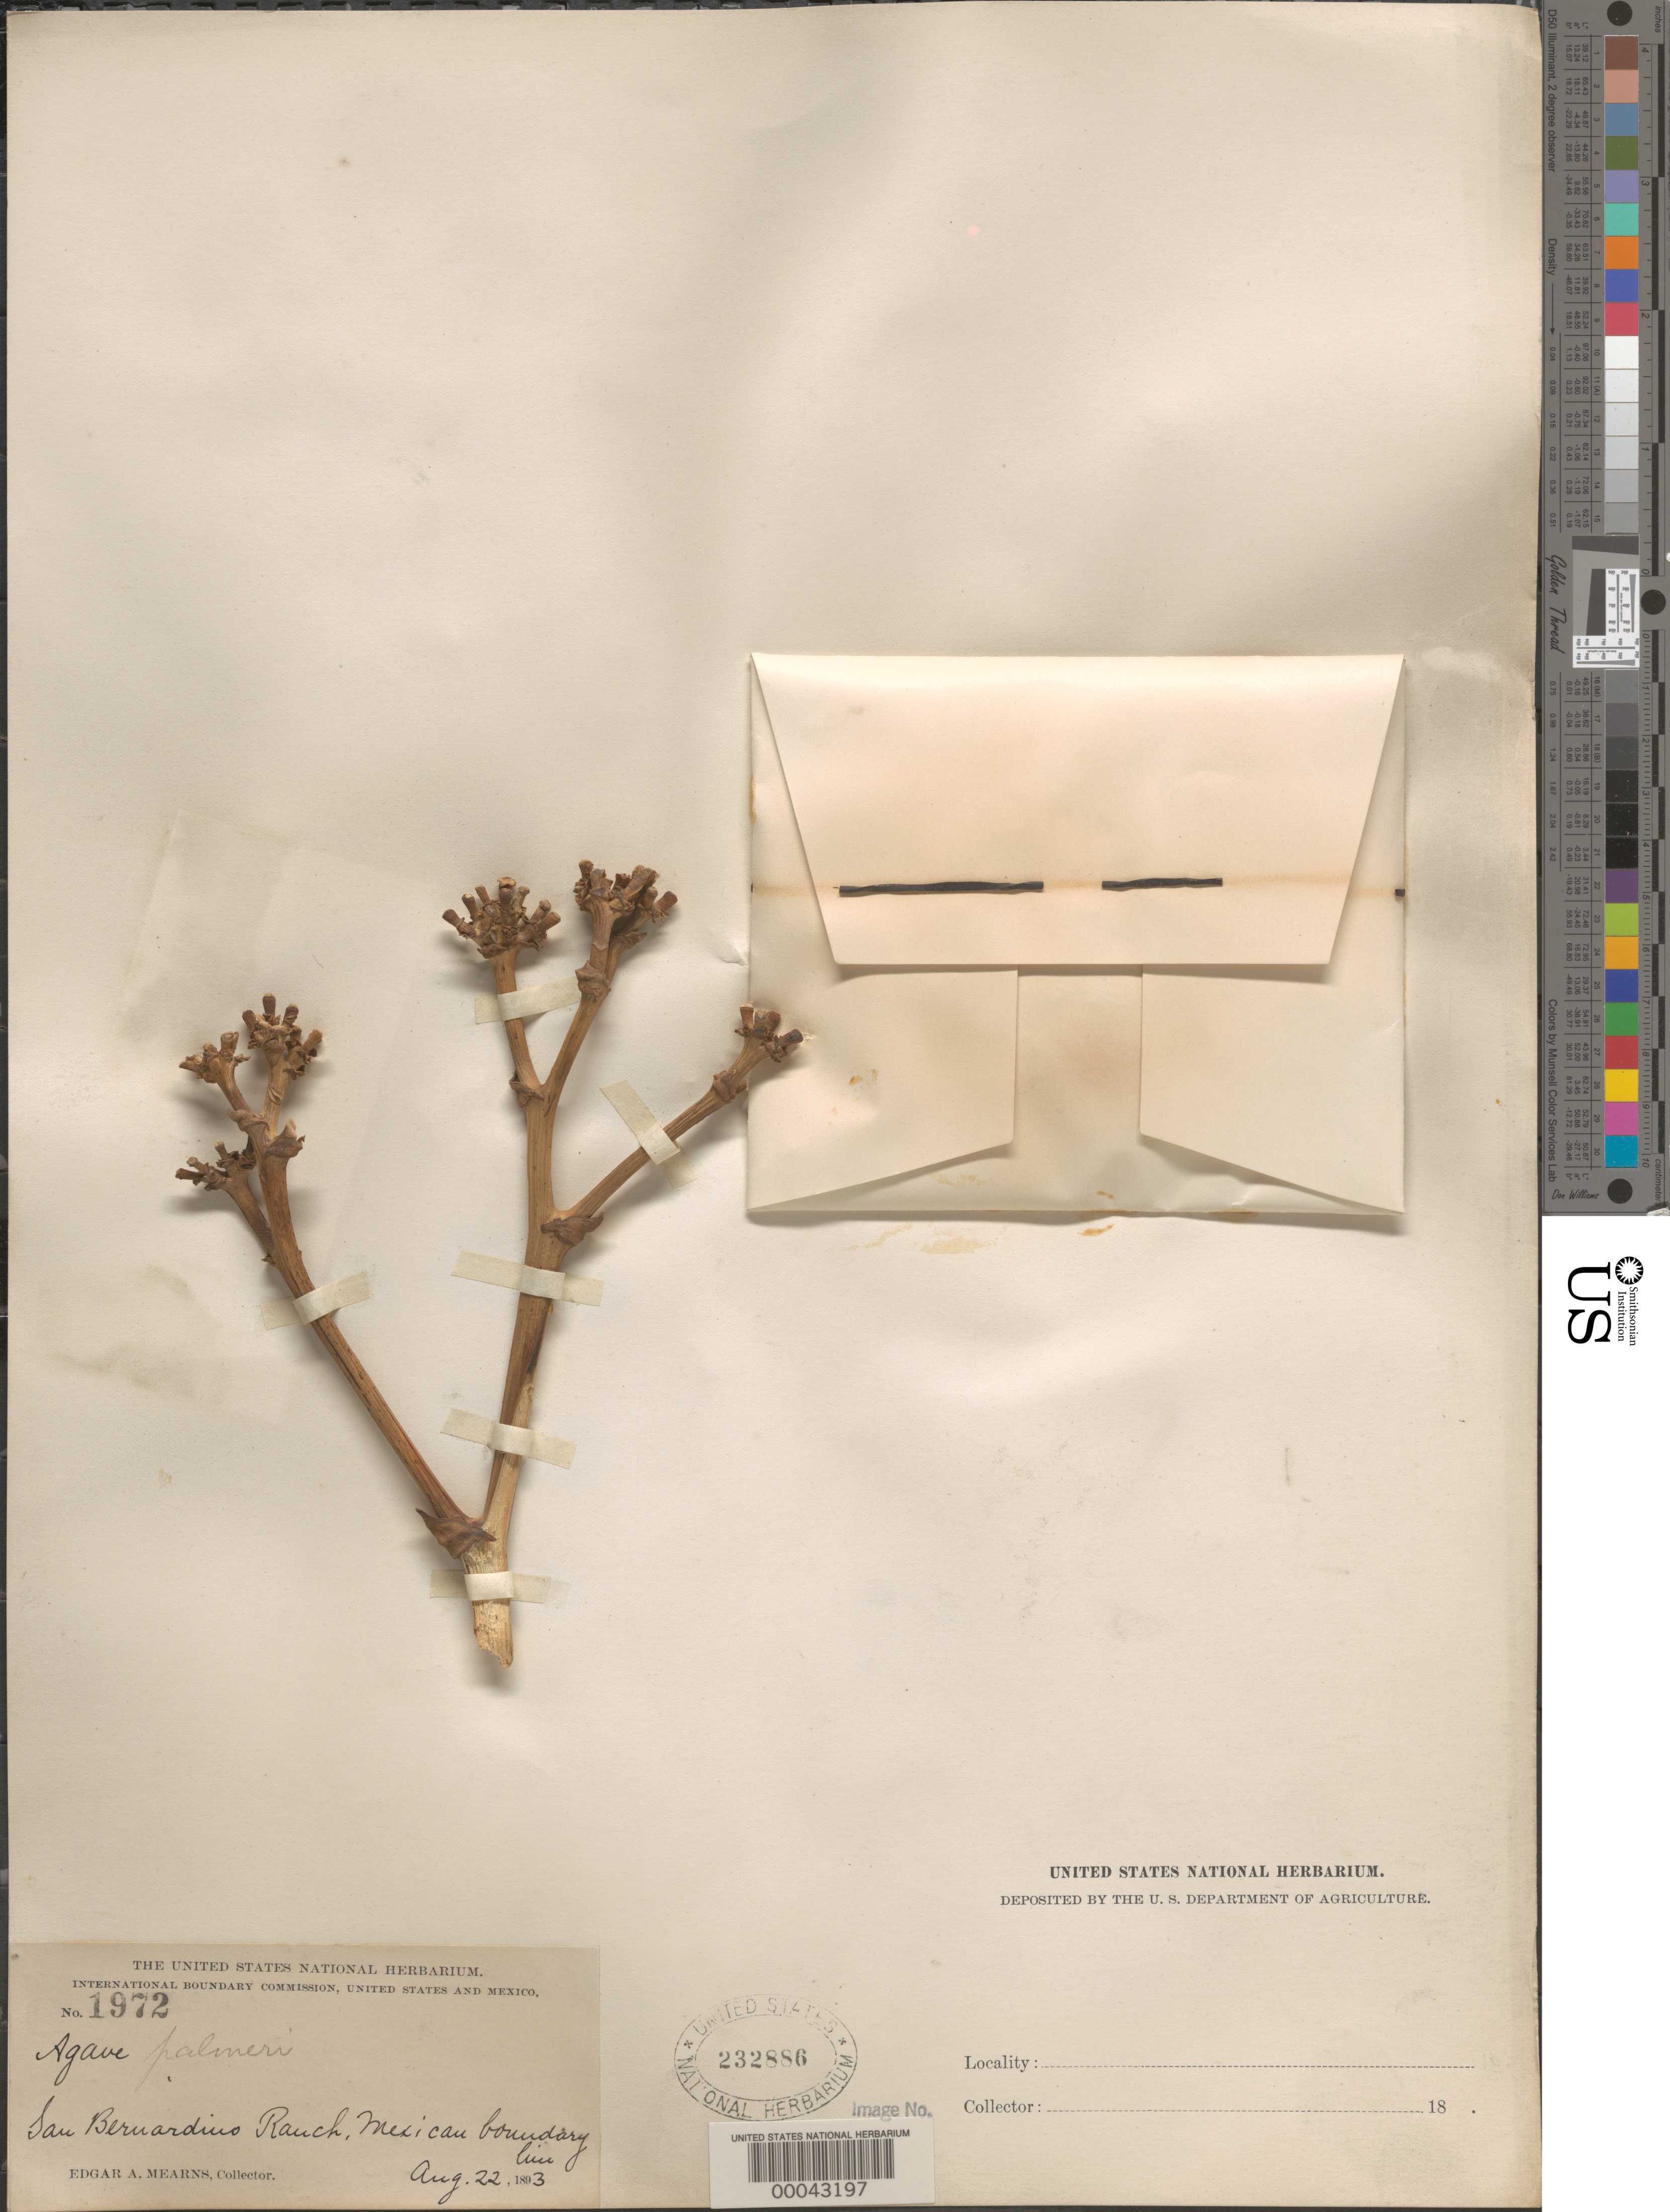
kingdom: Plantae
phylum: Tracheophyta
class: Liliopsida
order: Asparagales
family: Asparagaceae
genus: Agave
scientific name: Agave palmeri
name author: Engelm.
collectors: E. A. Mearns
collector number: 1972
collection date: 1893-08-22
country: United States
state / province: Arizona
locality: San Bernardino Ranch, Mexican boundary line.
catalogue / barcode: US 232886